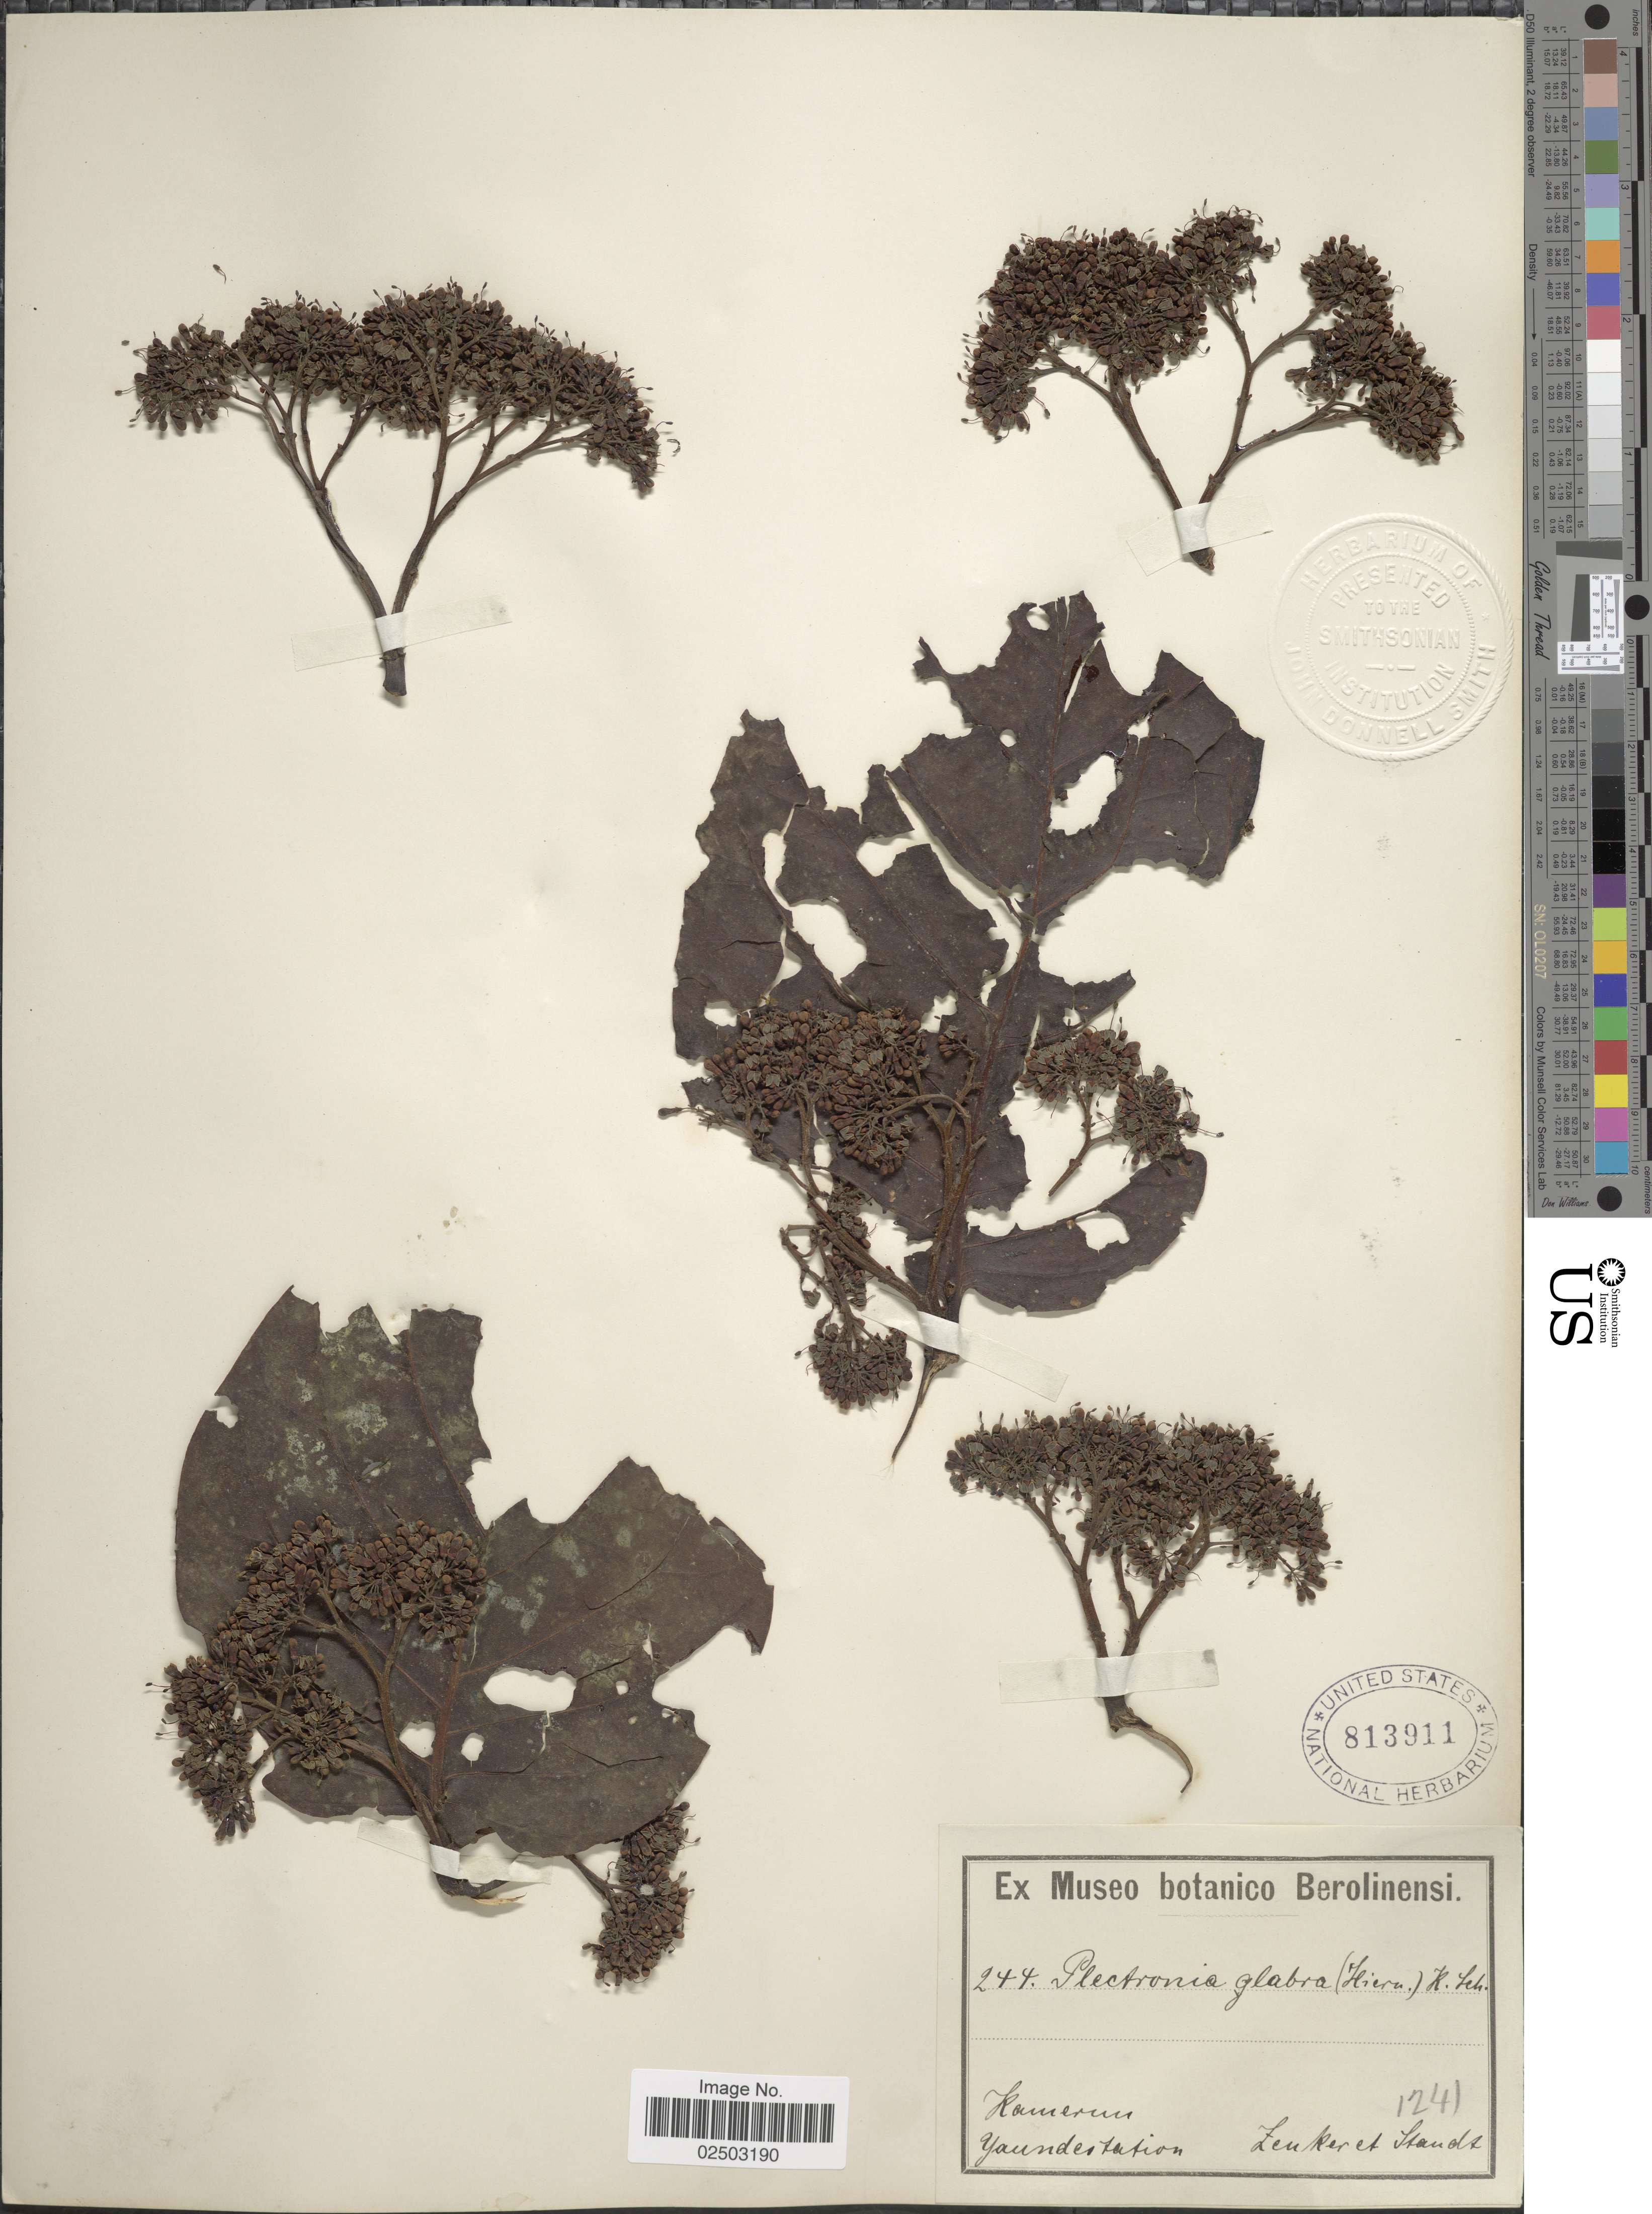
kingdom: Plantae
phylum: Tracheophyta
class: Magnoliopsida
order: Gentianales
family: Rubiaceae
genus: Canthium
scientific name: Canthium glabrum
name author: Blume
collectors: Zenker, -- & -. Staudt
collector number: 244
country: Cameroon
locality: Kamerun, Yaundestation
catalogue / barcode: US 813911